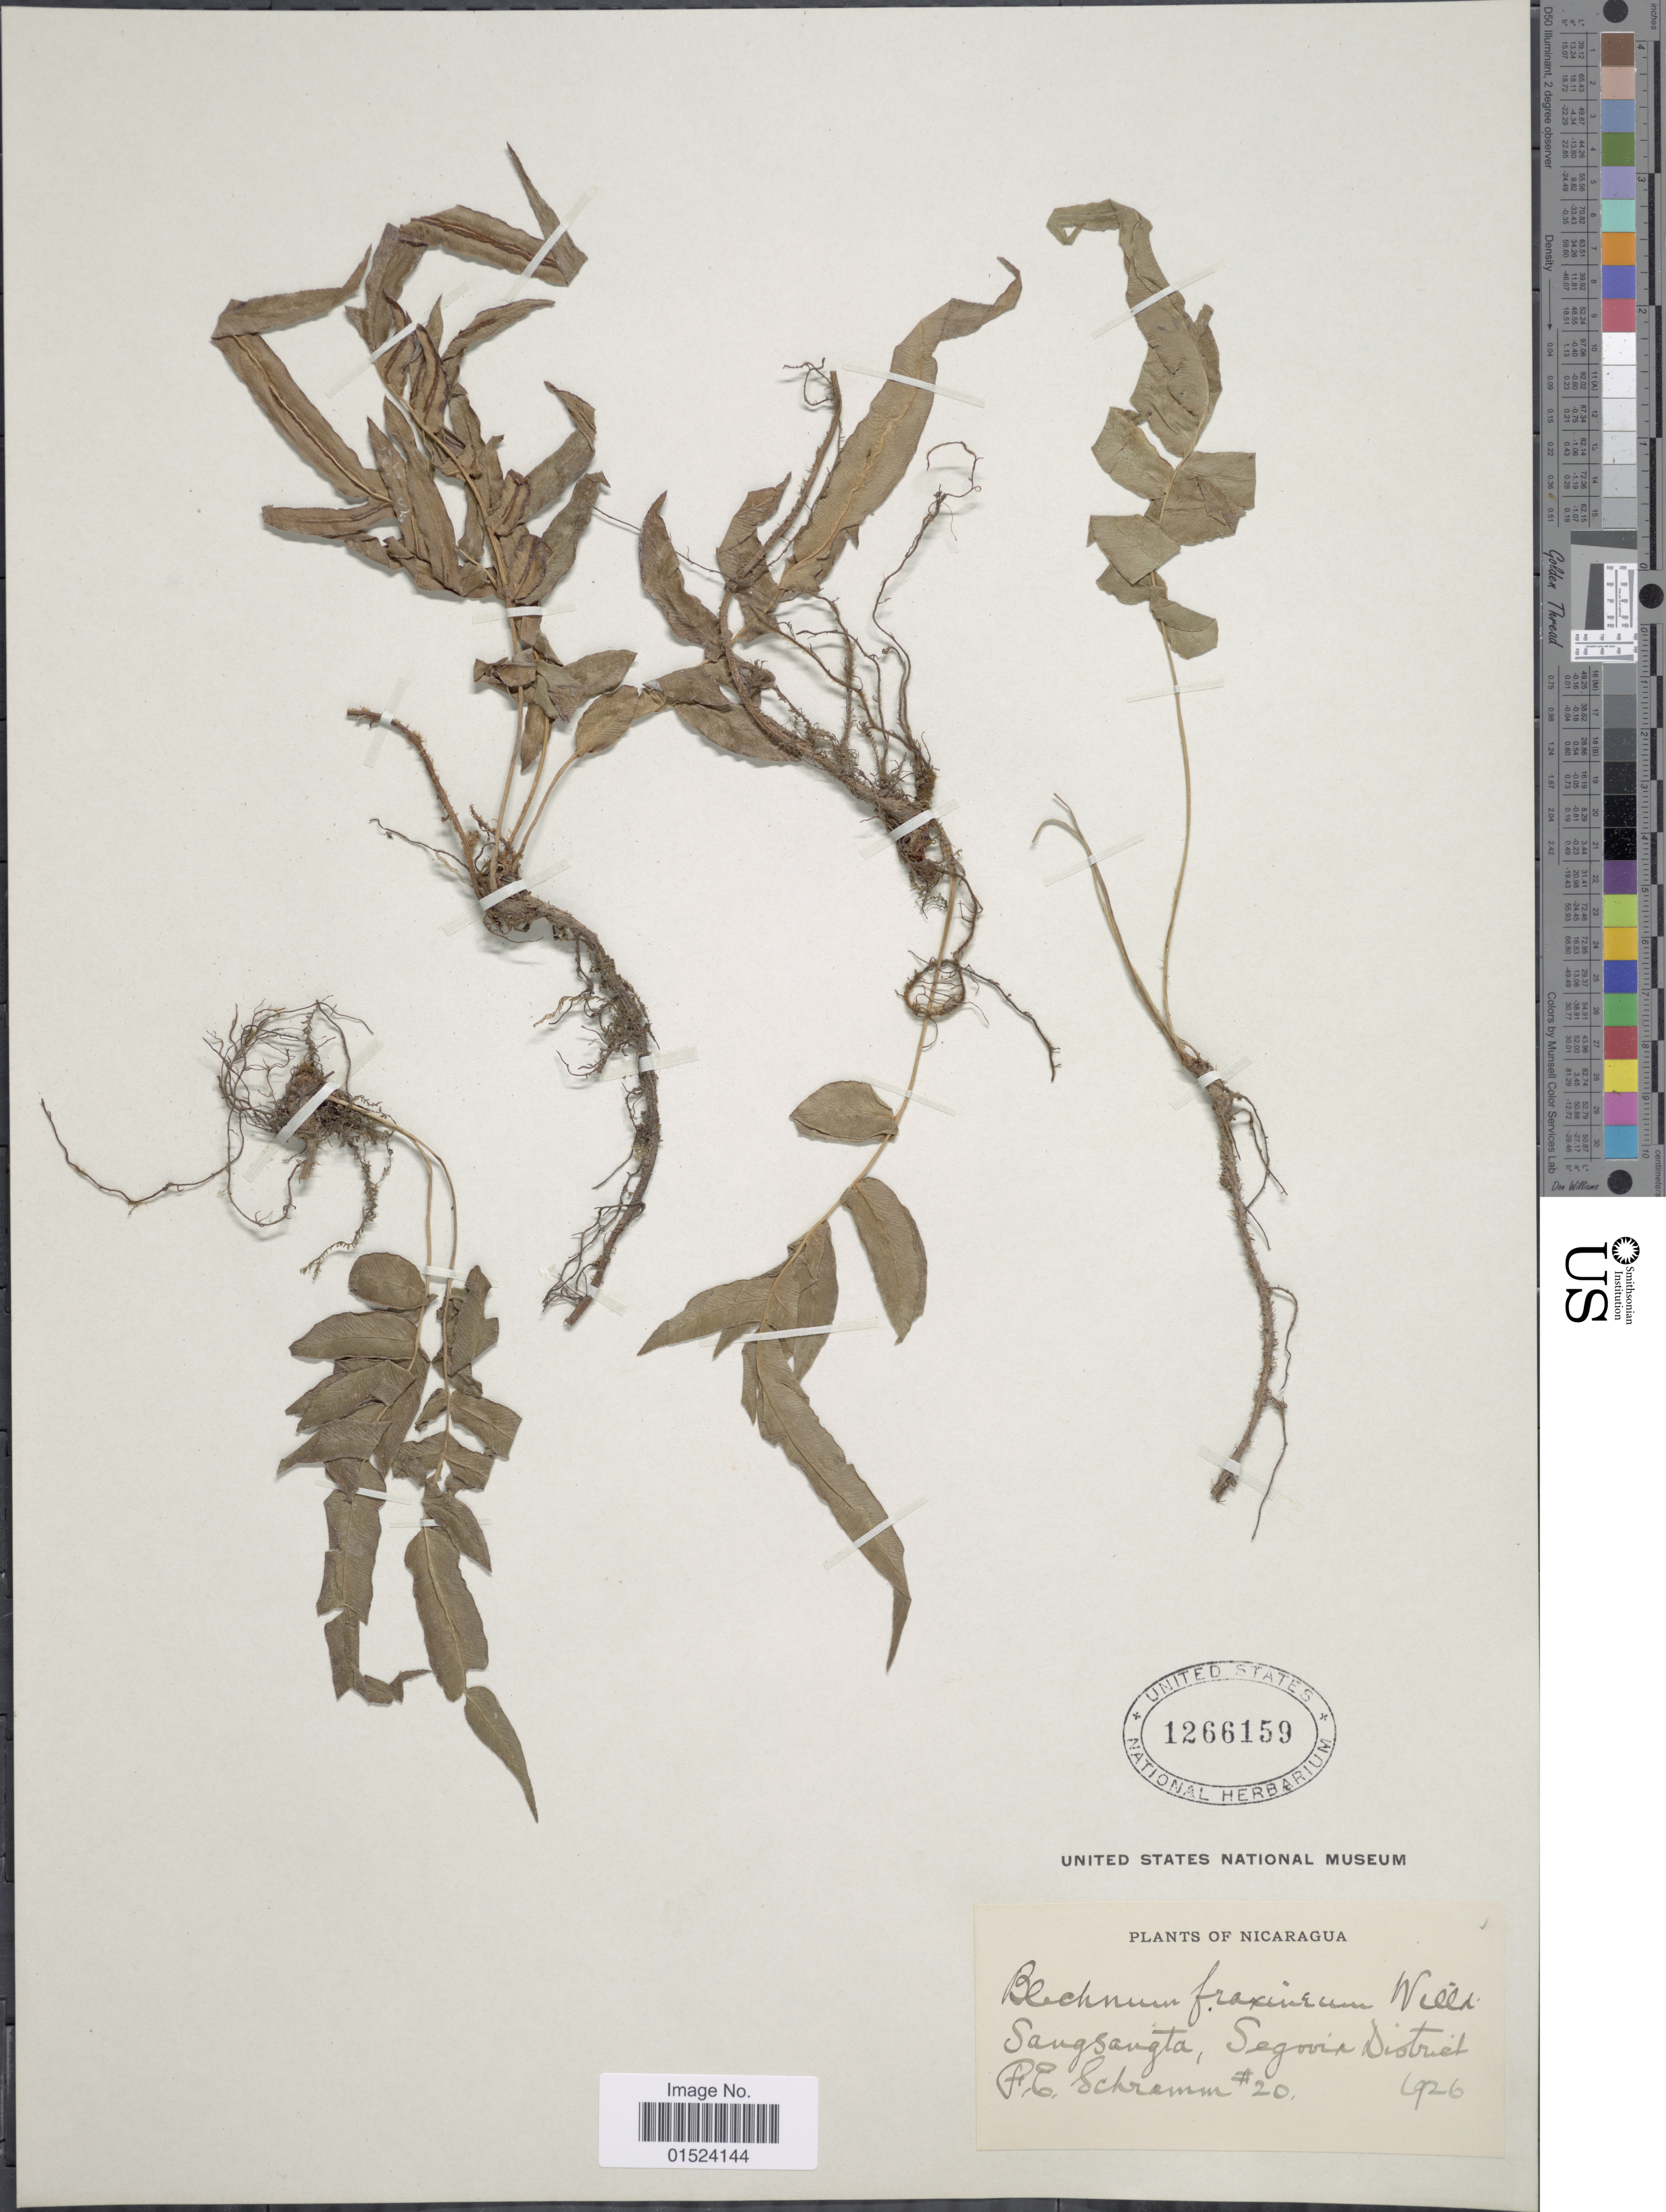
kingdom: Plantae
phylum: Tracheophyta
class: Polypodiopsida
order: Polypodiales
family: Blechnaceae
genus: Blechnum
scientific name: Blechnum gracile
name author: Kaulf.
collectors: F. E. Schramm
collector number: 20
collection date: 1926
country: Nicaragua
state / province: Nueva Segovia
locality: Sangsangta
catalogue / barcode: US 1266159